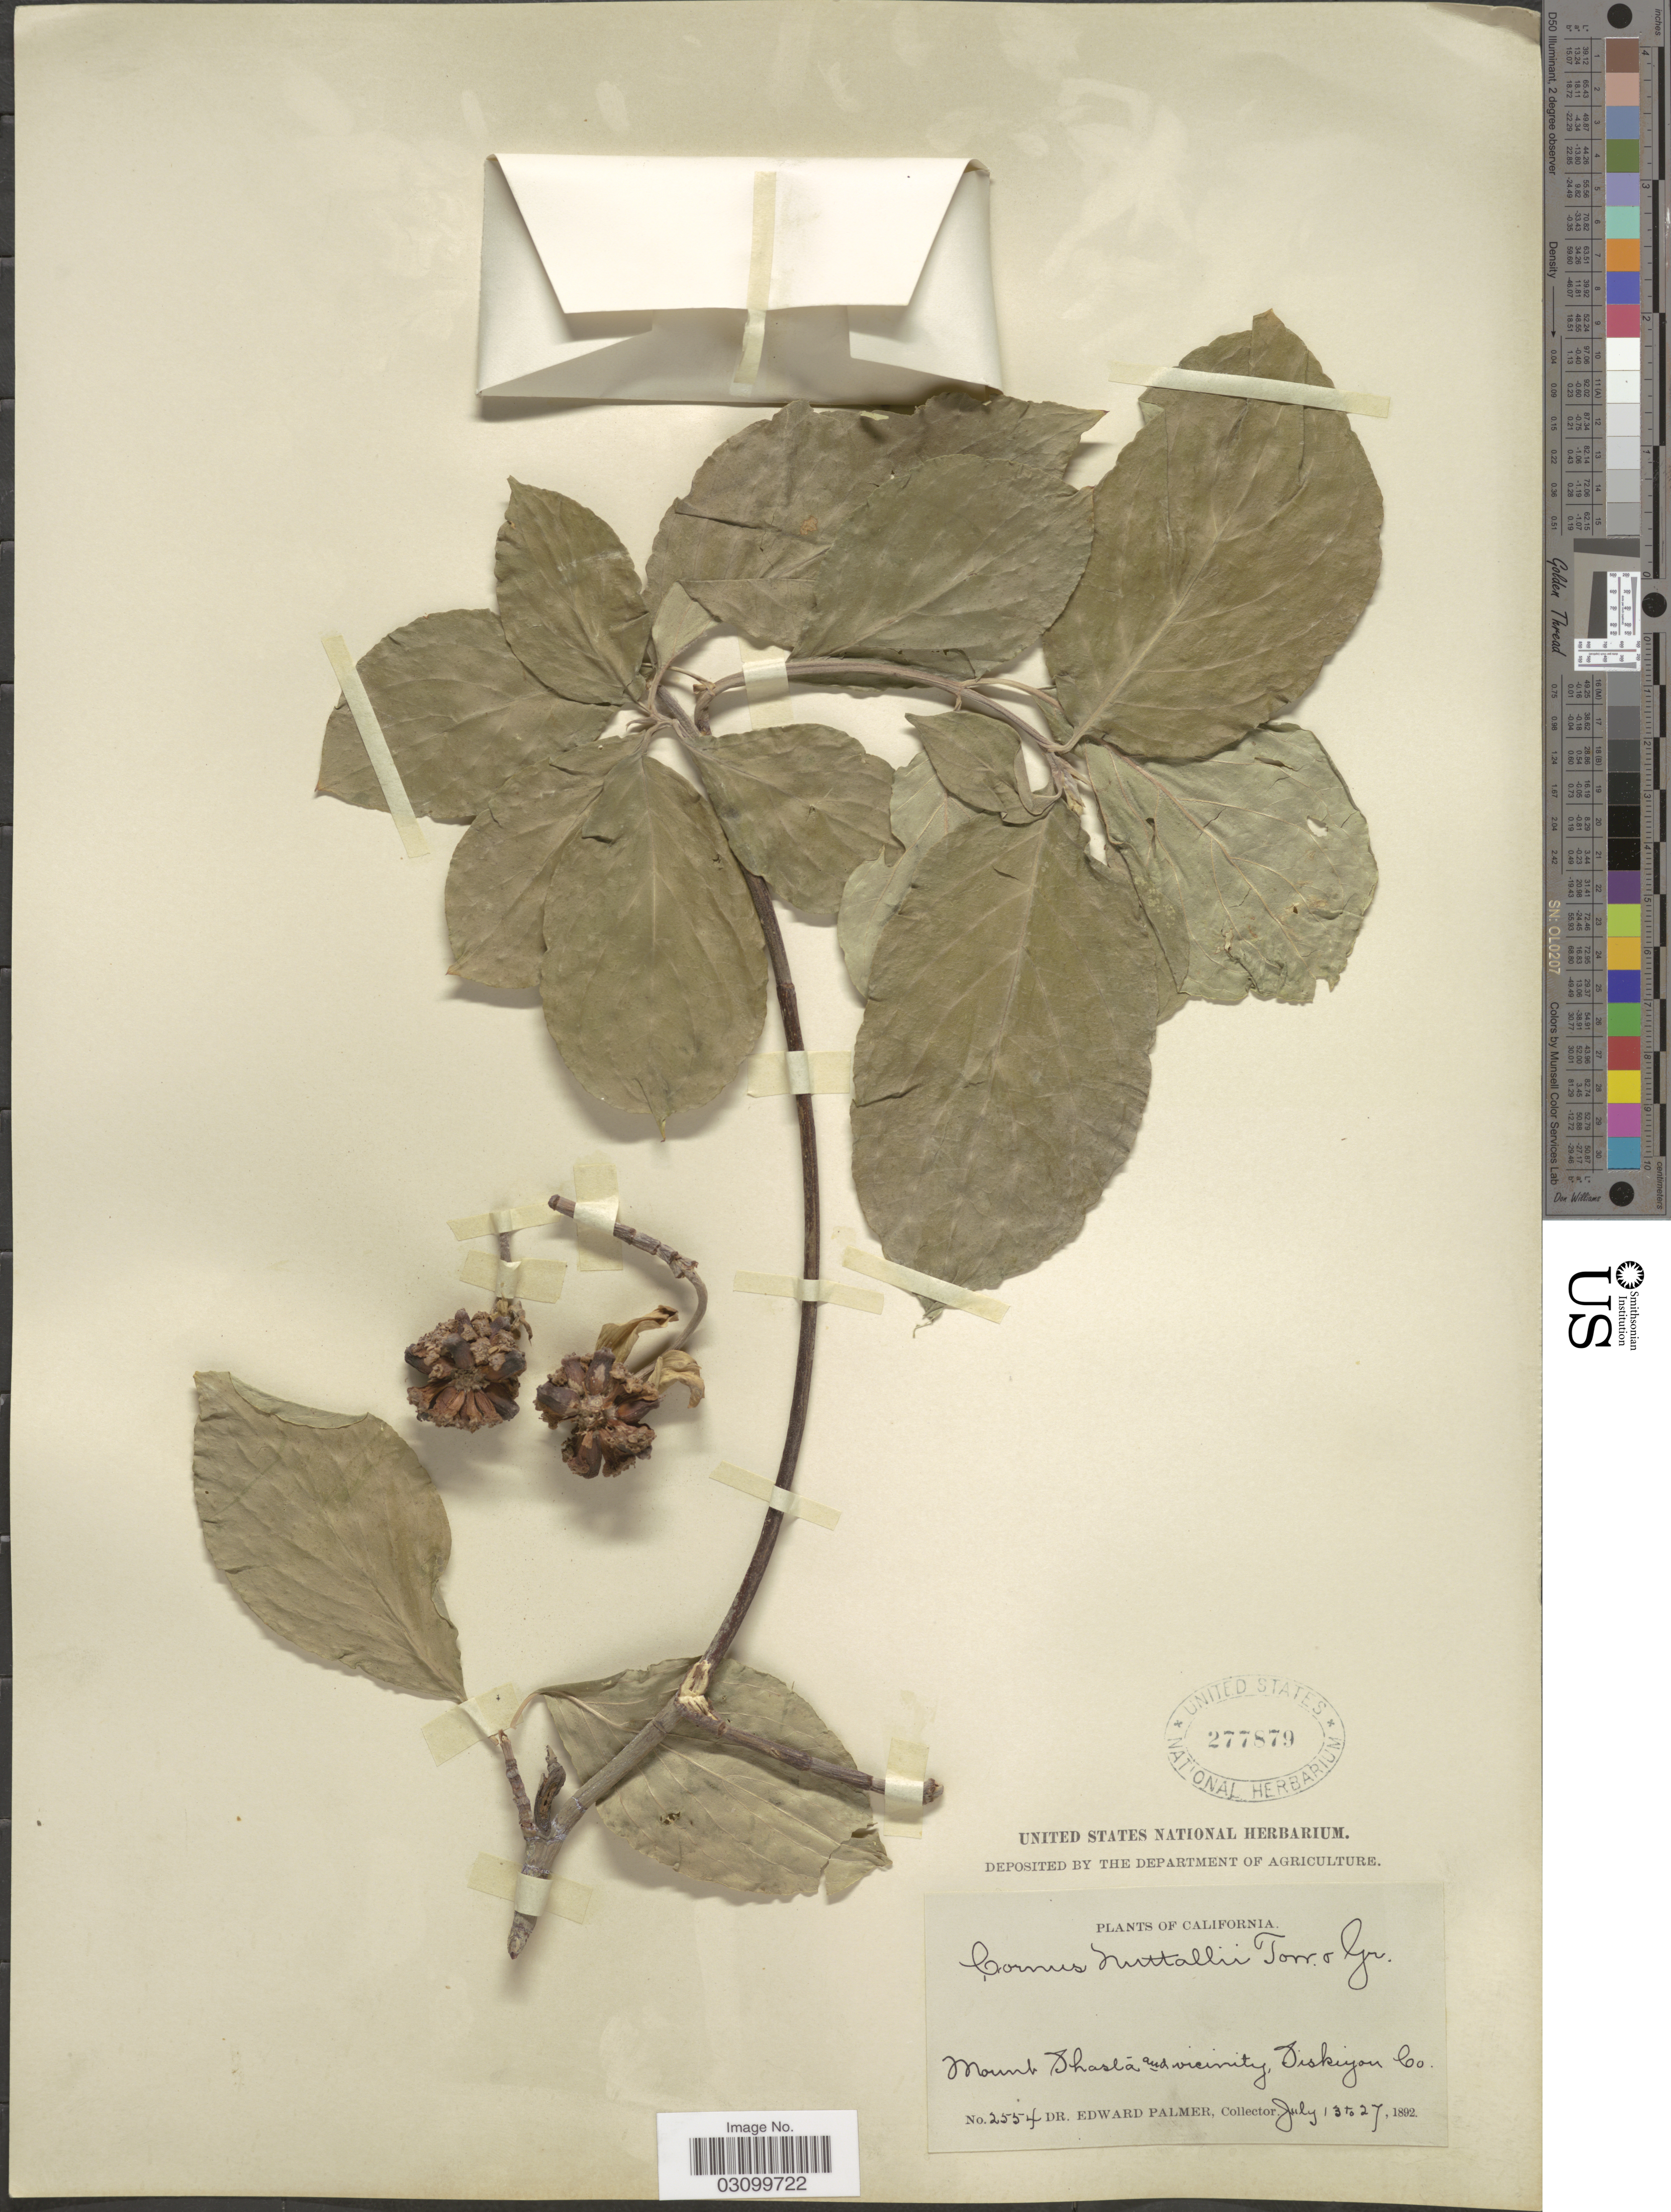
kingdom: Plantae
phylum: Tracheophyta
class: Magnoliopsida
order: Cornales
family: Cornaceae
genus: Cornus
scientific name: Cornus nuttallii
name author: Audubon ex Torr. & A. Gray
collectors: E. Palmer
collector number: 2554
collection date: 1892-07-13/1892-07-27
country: United States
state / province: California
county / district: Siskiyou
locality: Mount Shasta and vicinity, Siskiyou Co.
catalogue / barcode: US 277879